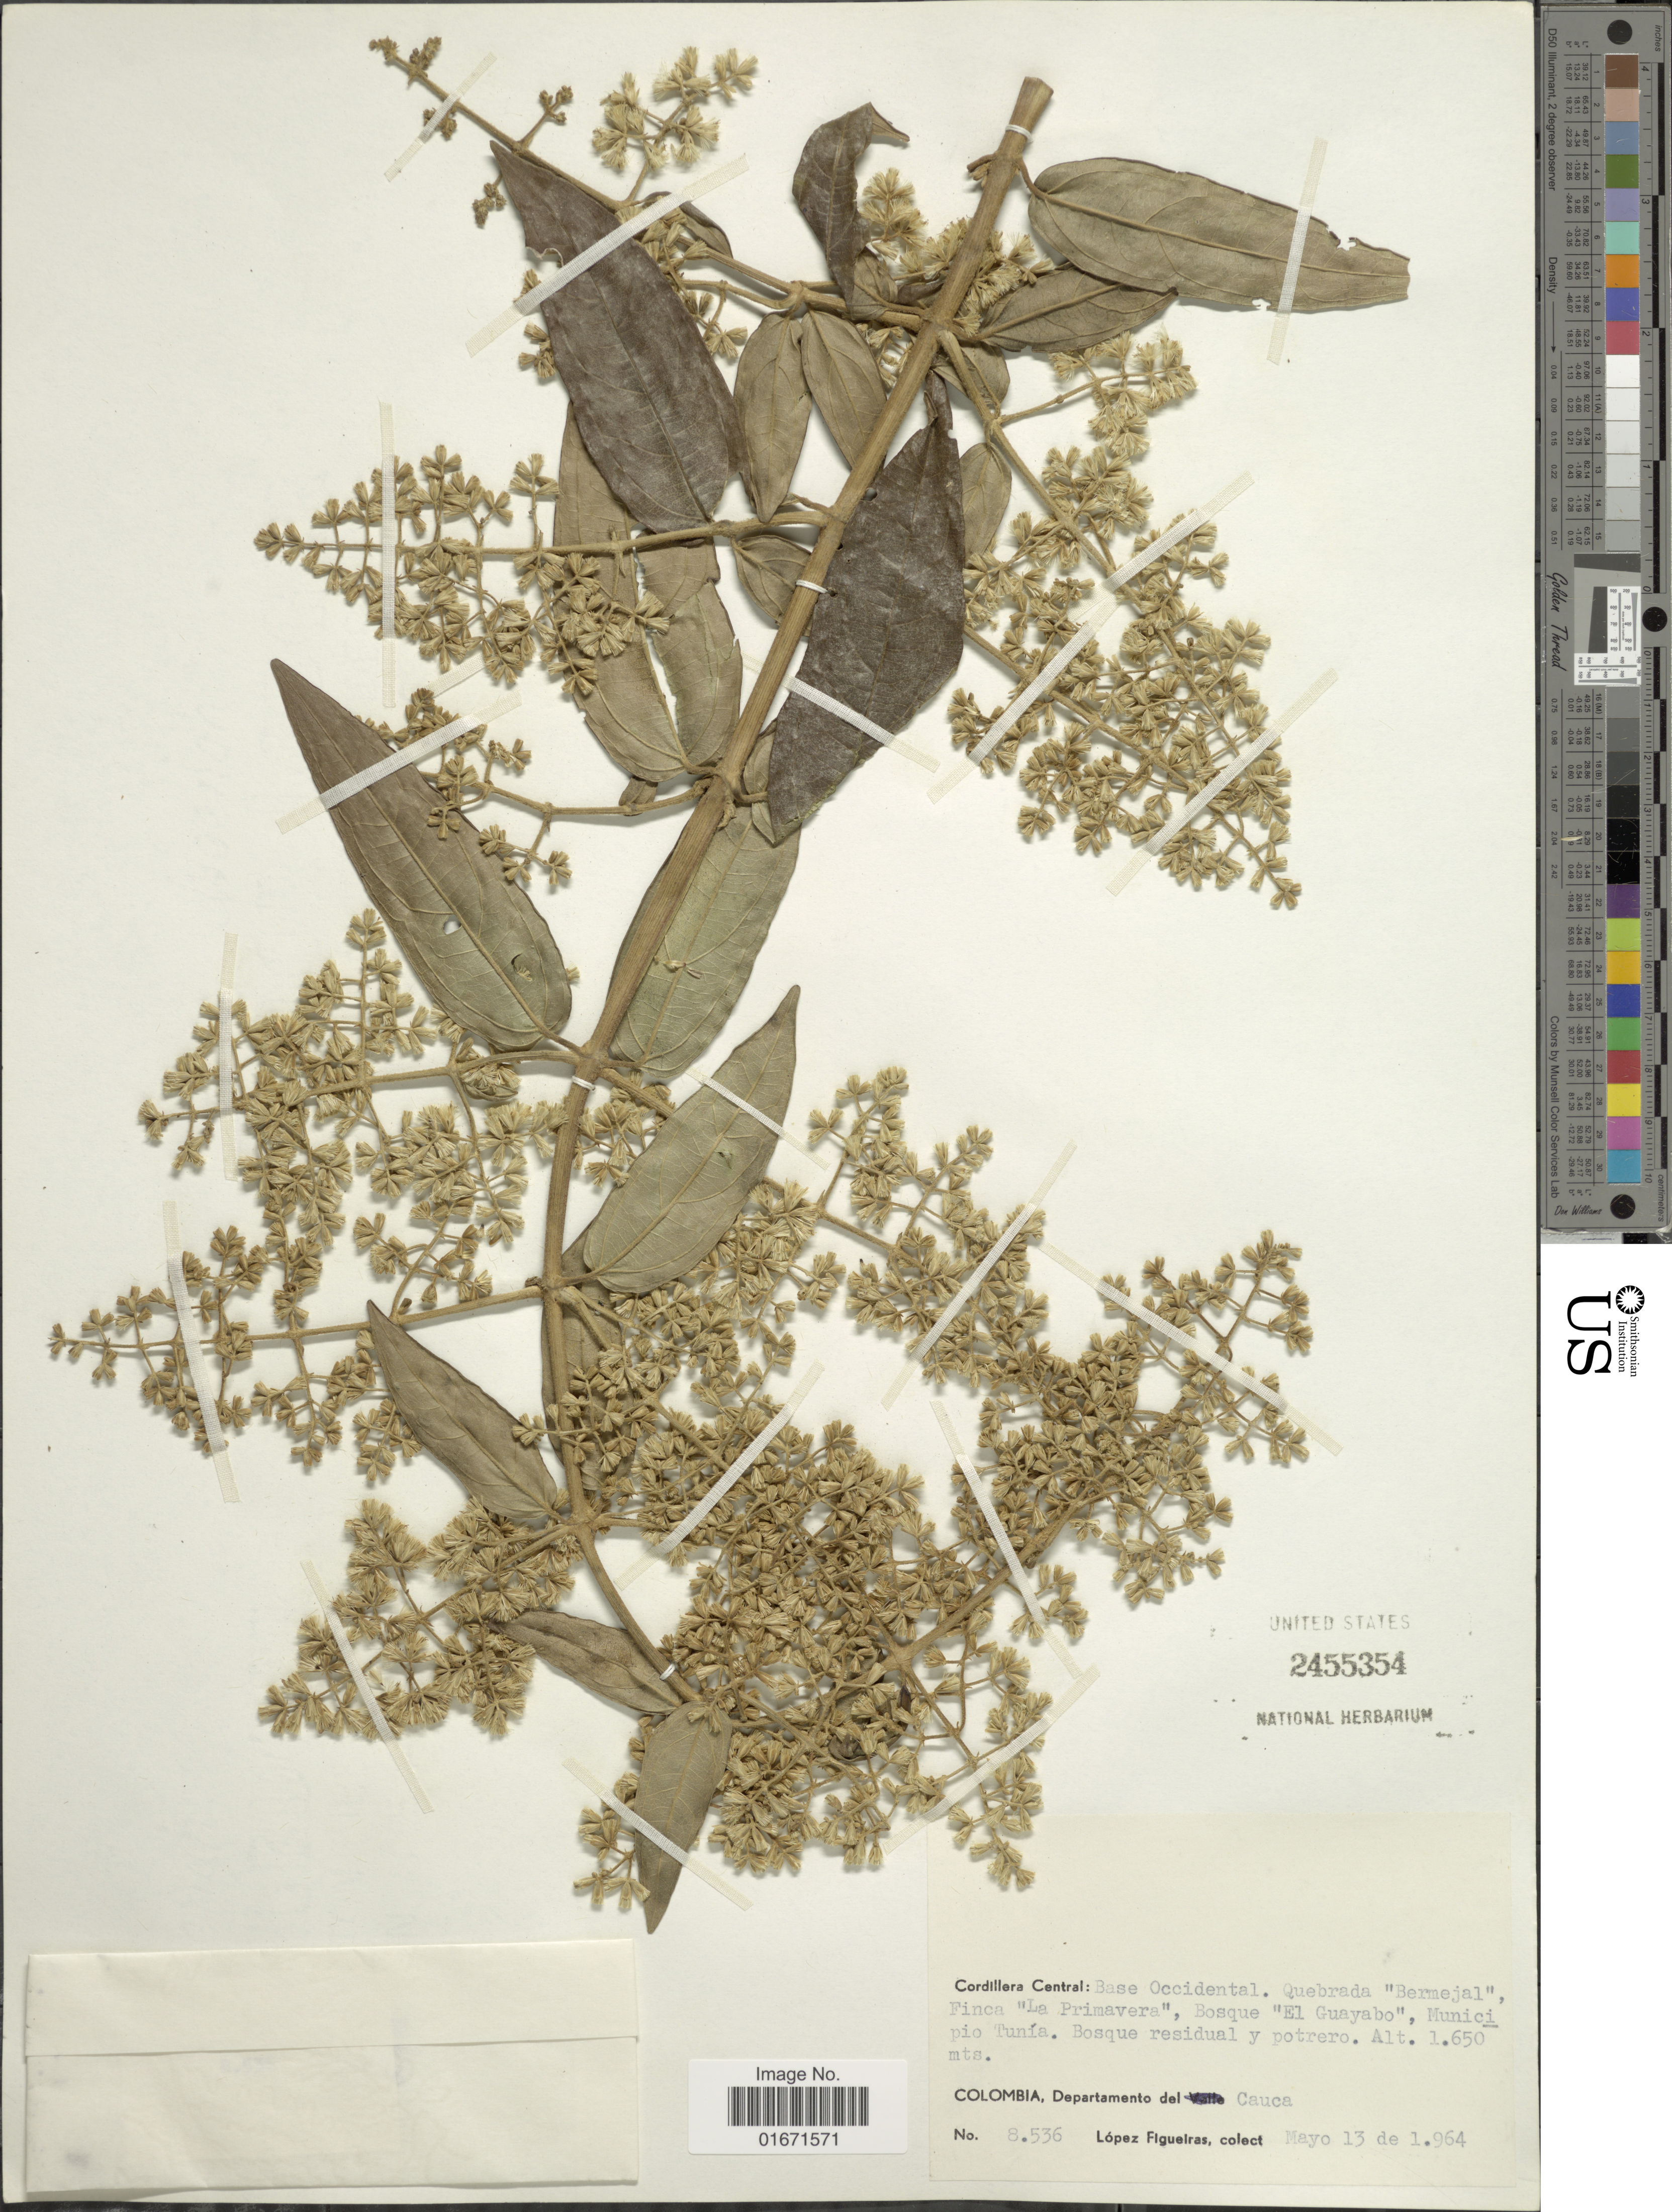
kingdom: Plantae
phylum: Tracheophyta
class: Magnoliopsida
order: Asterales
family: Asteraceae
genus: Mikania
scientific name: Mikania sylvatica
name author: Klatt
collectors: M. López Figueiras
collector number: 8536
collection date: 1964-05-13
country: Colombia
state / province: Cauca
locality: Cordillera Central: Base Occidental. Quebrada "Bermejal", Finca "La Primavera", Bosque "El Guayabo", Municipio Tunía. Bosque residual y potrero. Colombia, Departamento del Cauca.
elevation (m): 1650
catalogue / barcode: US 2455354